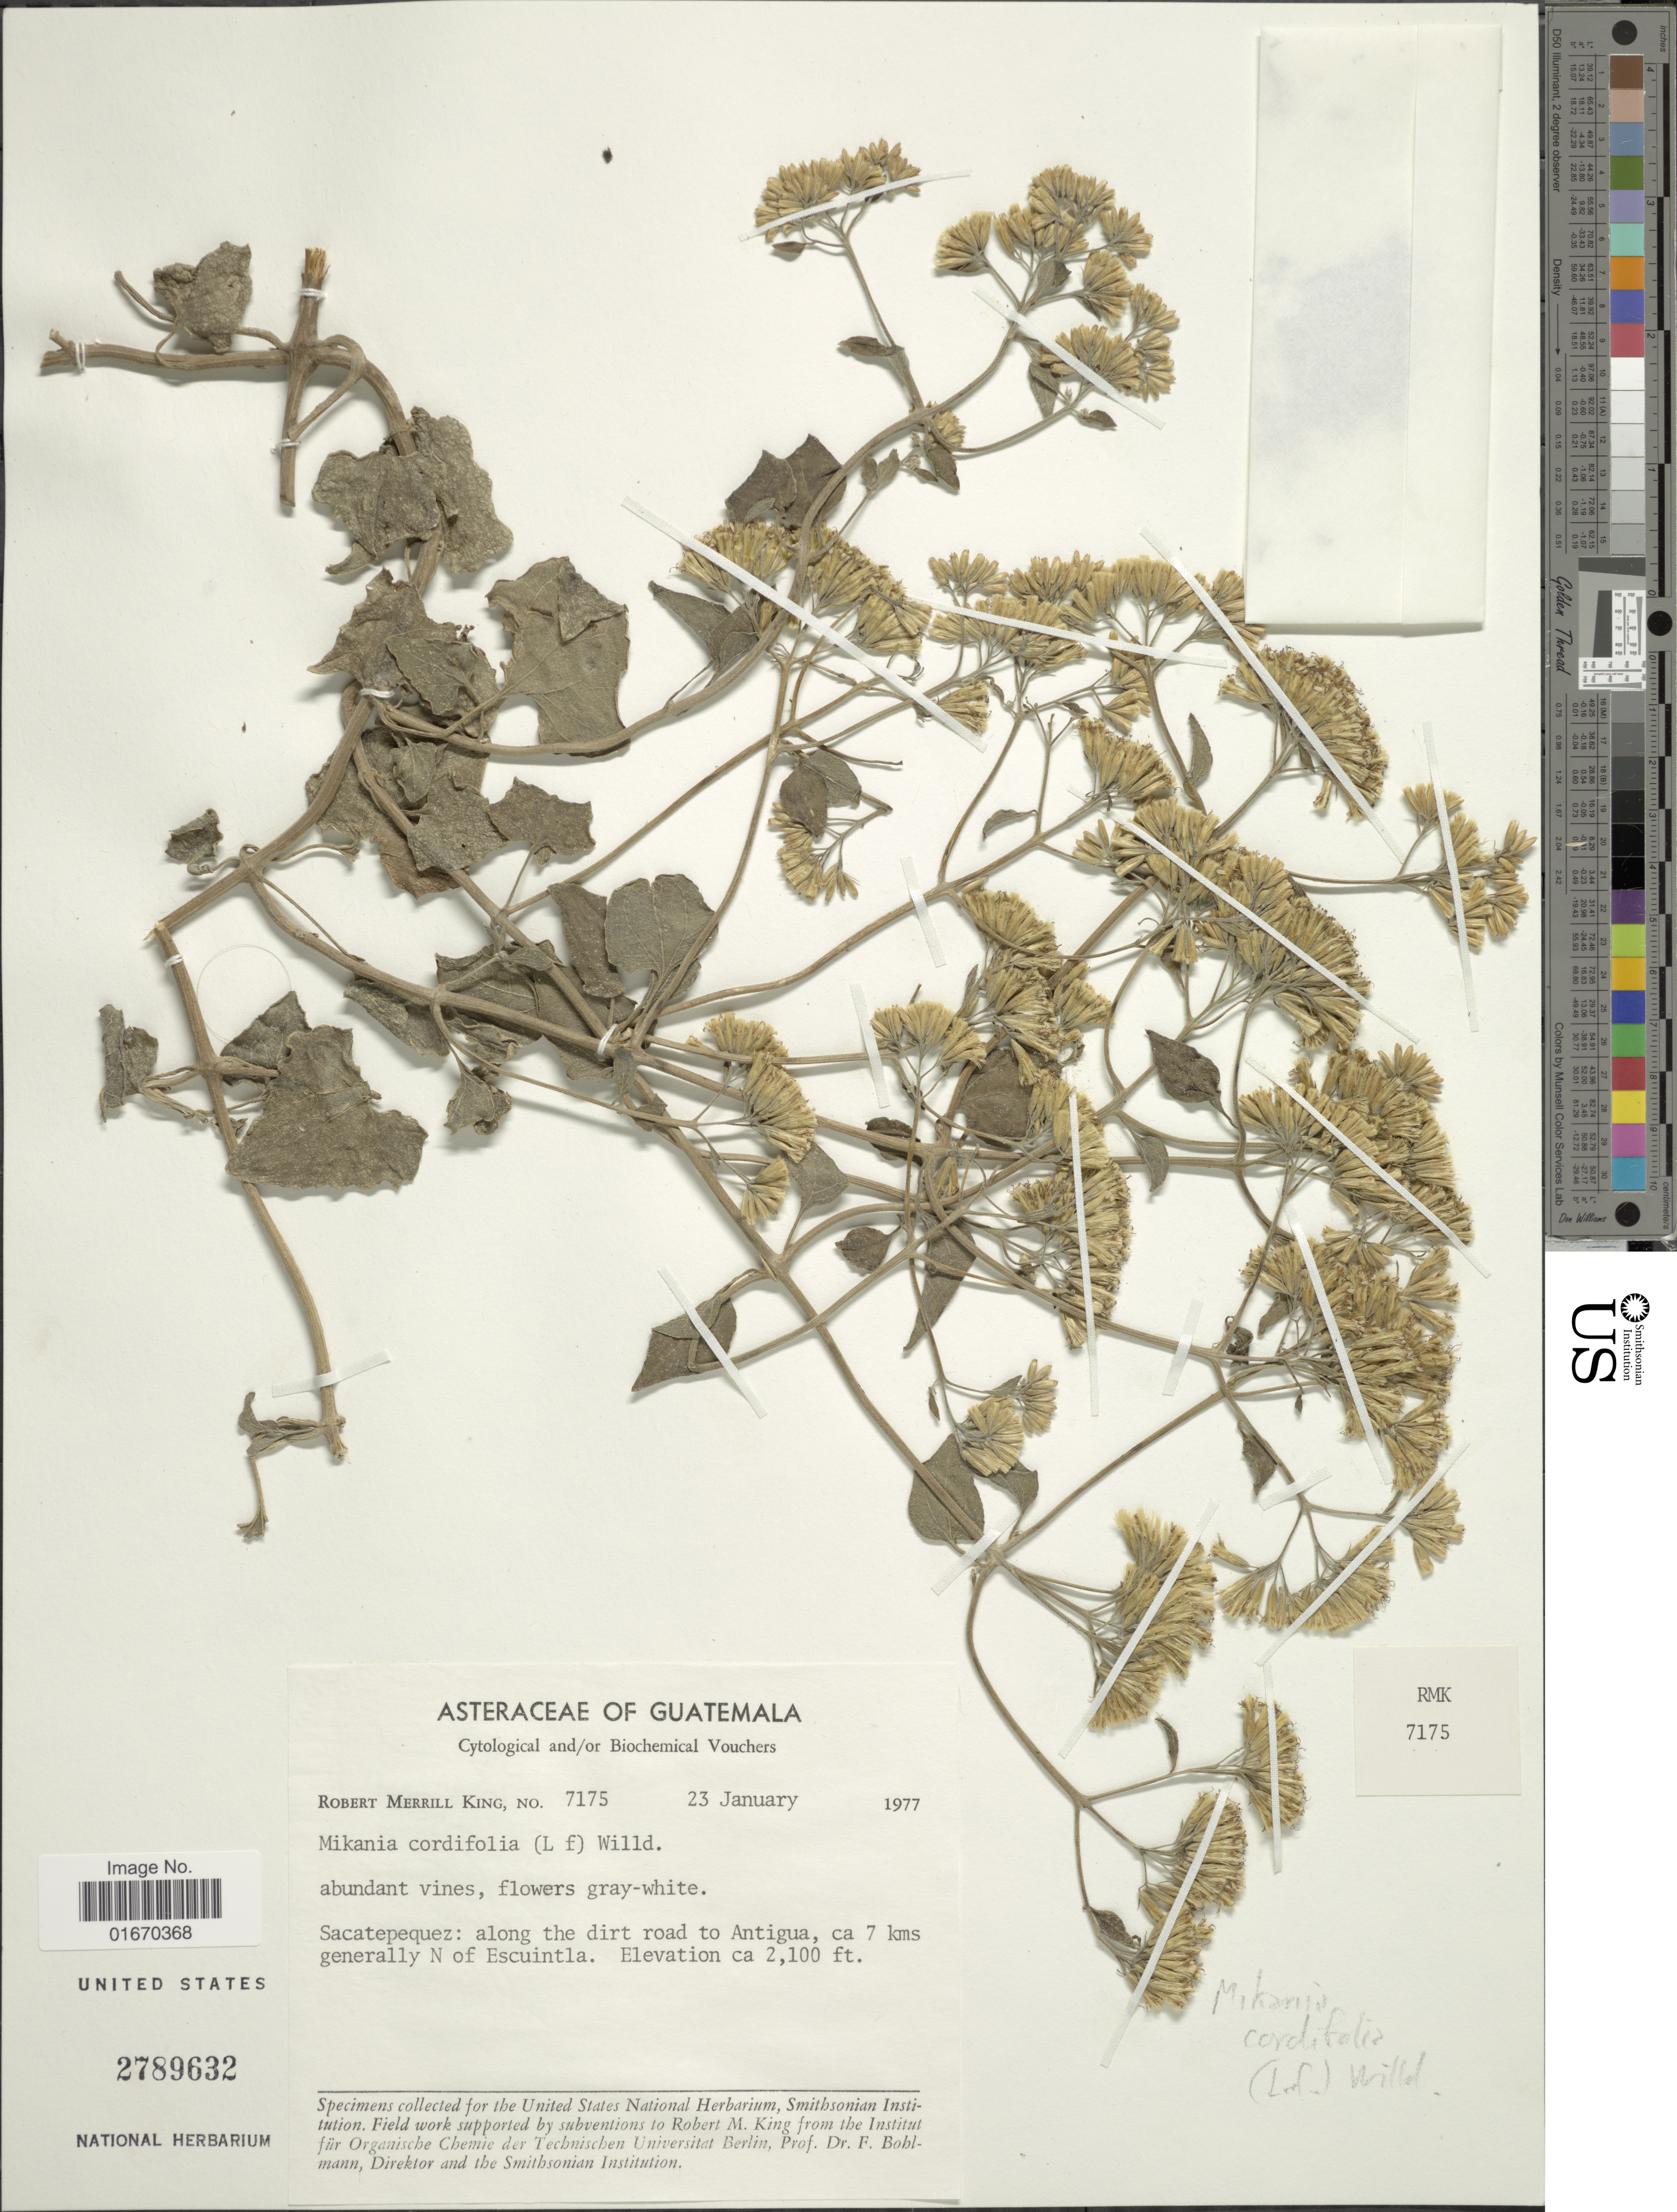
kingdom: Plantae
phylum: Tracheophyta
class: Magnoliopsida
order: Asterales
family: Asteraceae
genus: Mikania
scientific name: Mikania cordifolia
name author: Kunth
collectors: R. M. King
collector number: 7175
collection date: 1977-01-23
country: Guatemala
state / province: Sacatepéquez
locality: Along the dirt road to Antigua, ca 7 kms generally N of Escuintla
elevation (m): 640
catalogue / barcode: US 2789632